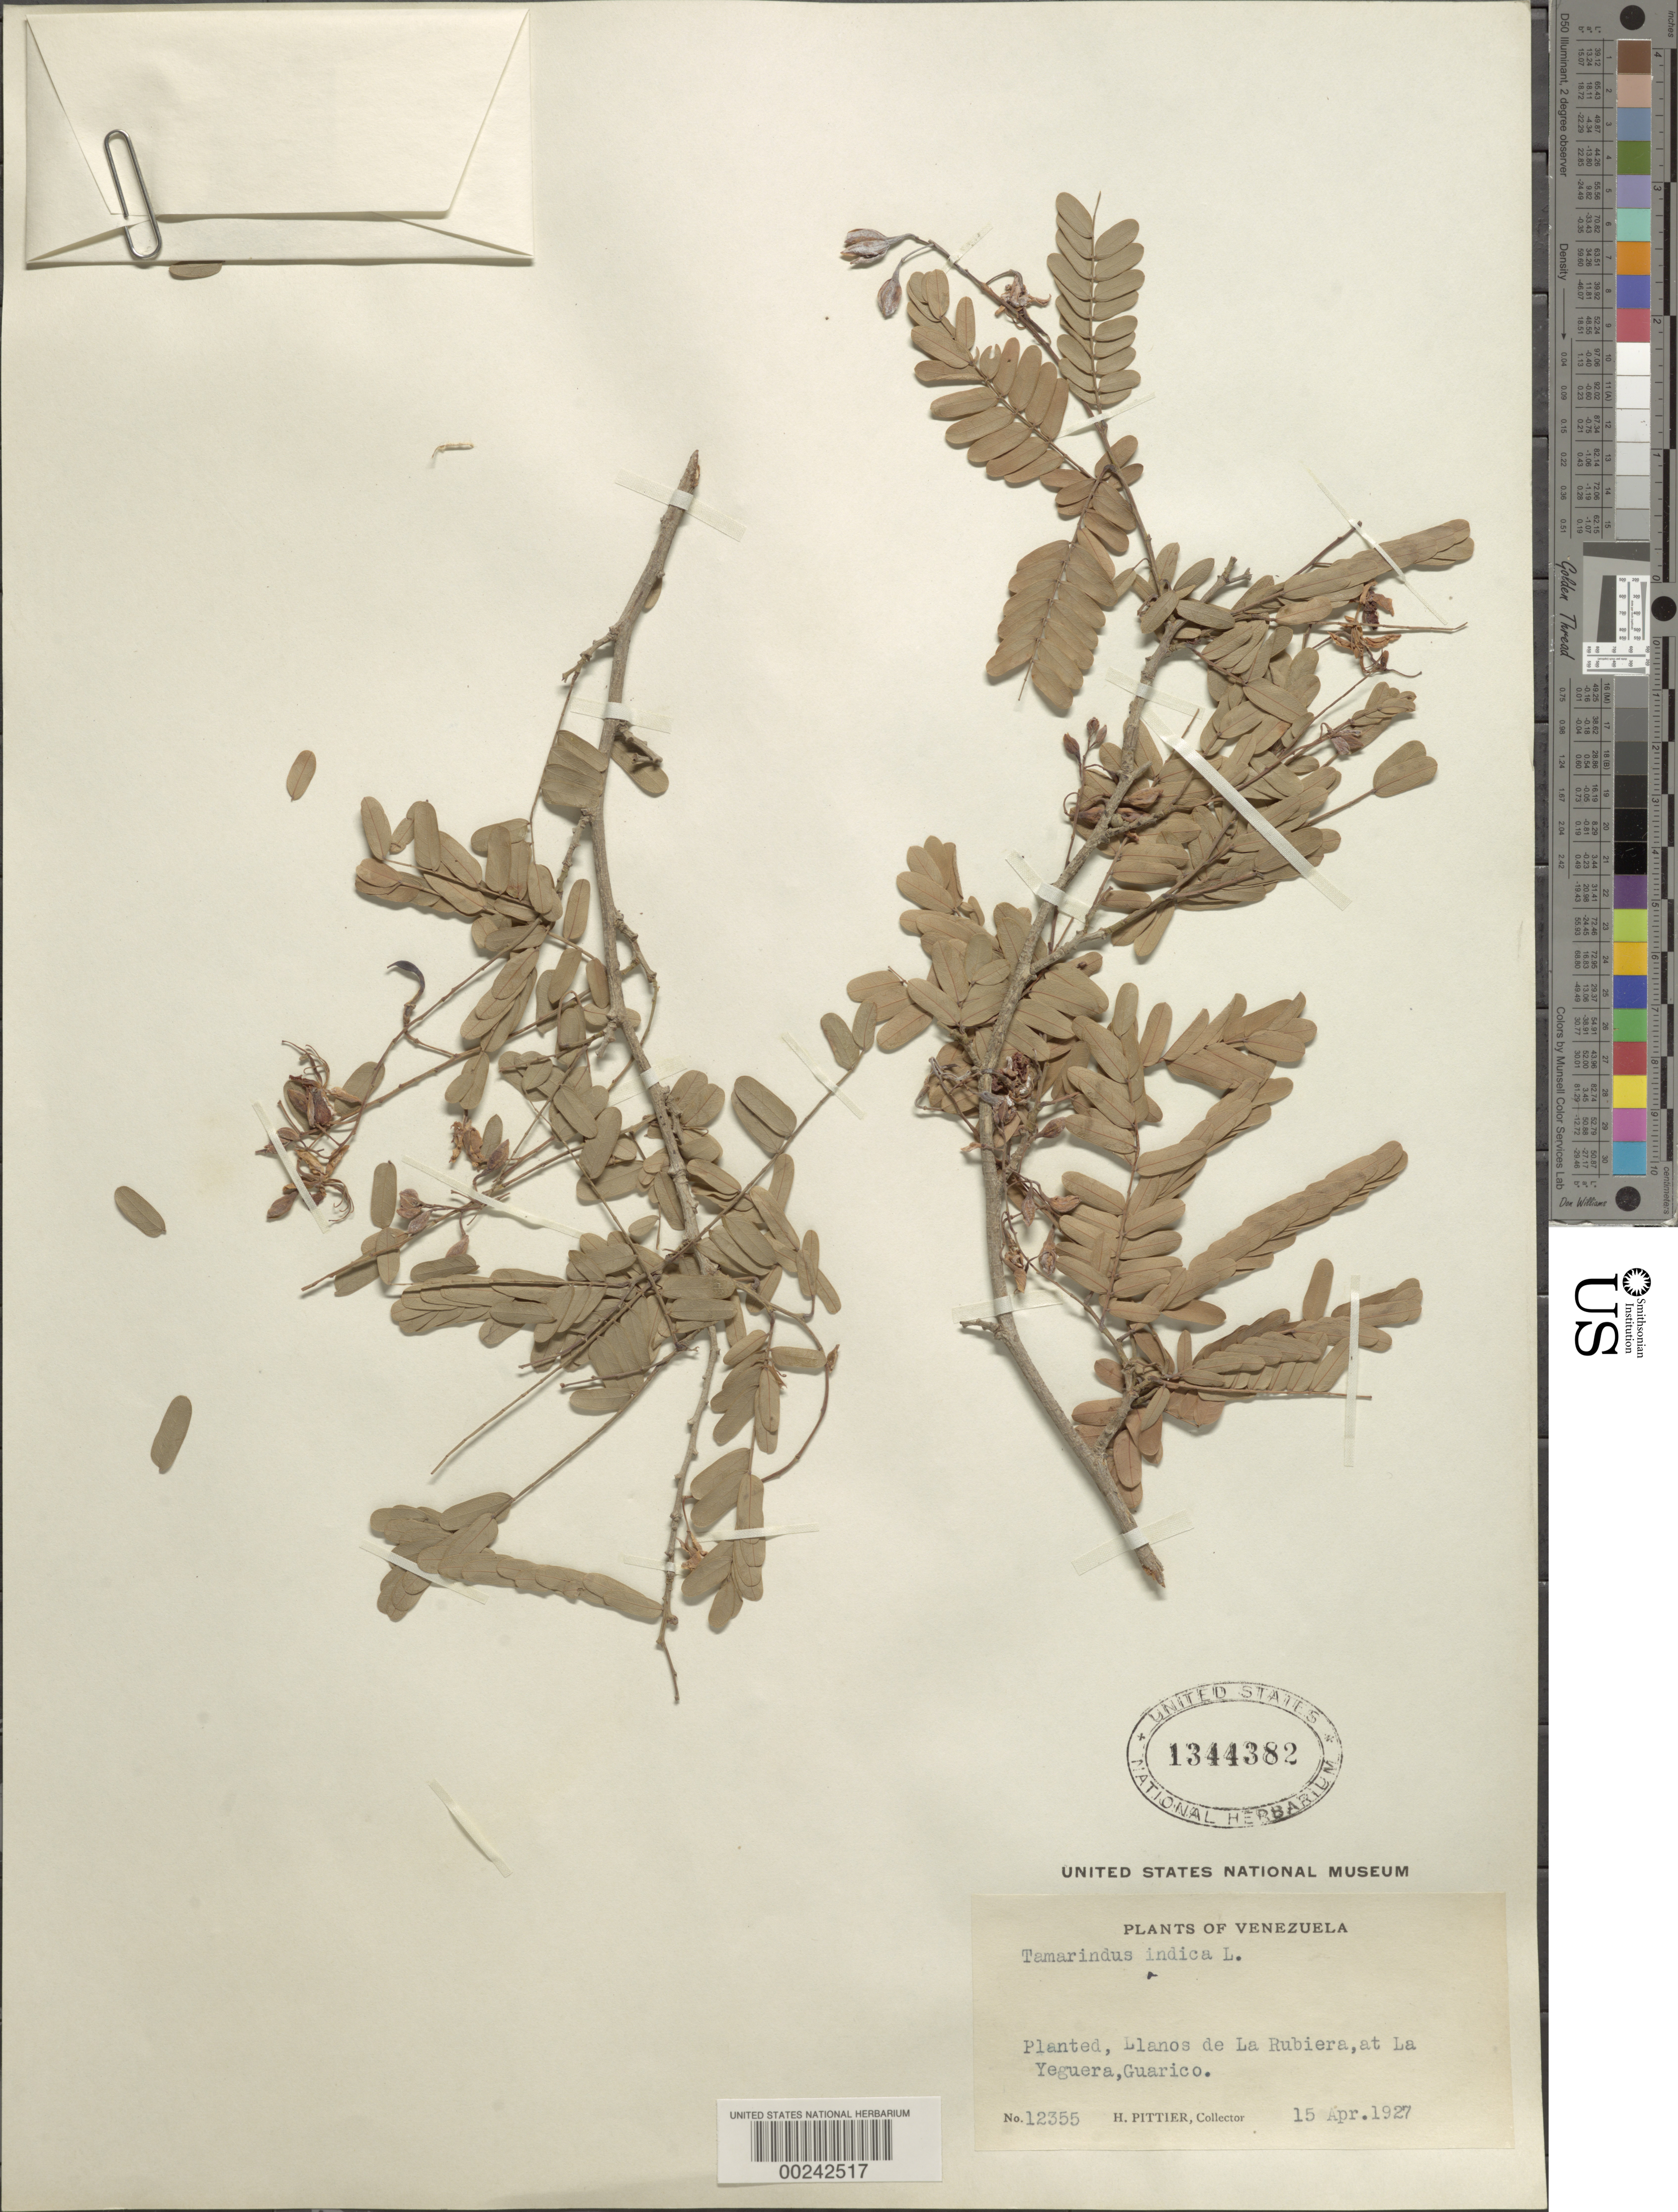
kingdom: Plantae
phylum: Tracheophyta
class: Magnoliopsida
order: Fabales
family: Fabaceae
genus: Tamarindus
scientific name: Tamarindus indica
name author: L.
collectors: H. F. Pittier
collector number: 12355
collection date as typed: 15 Apr 1927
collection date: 1927-04-15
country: Venezuela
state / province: Guárico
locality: Llanos de la rubiera, at la yeguera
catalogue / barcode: US 1344382